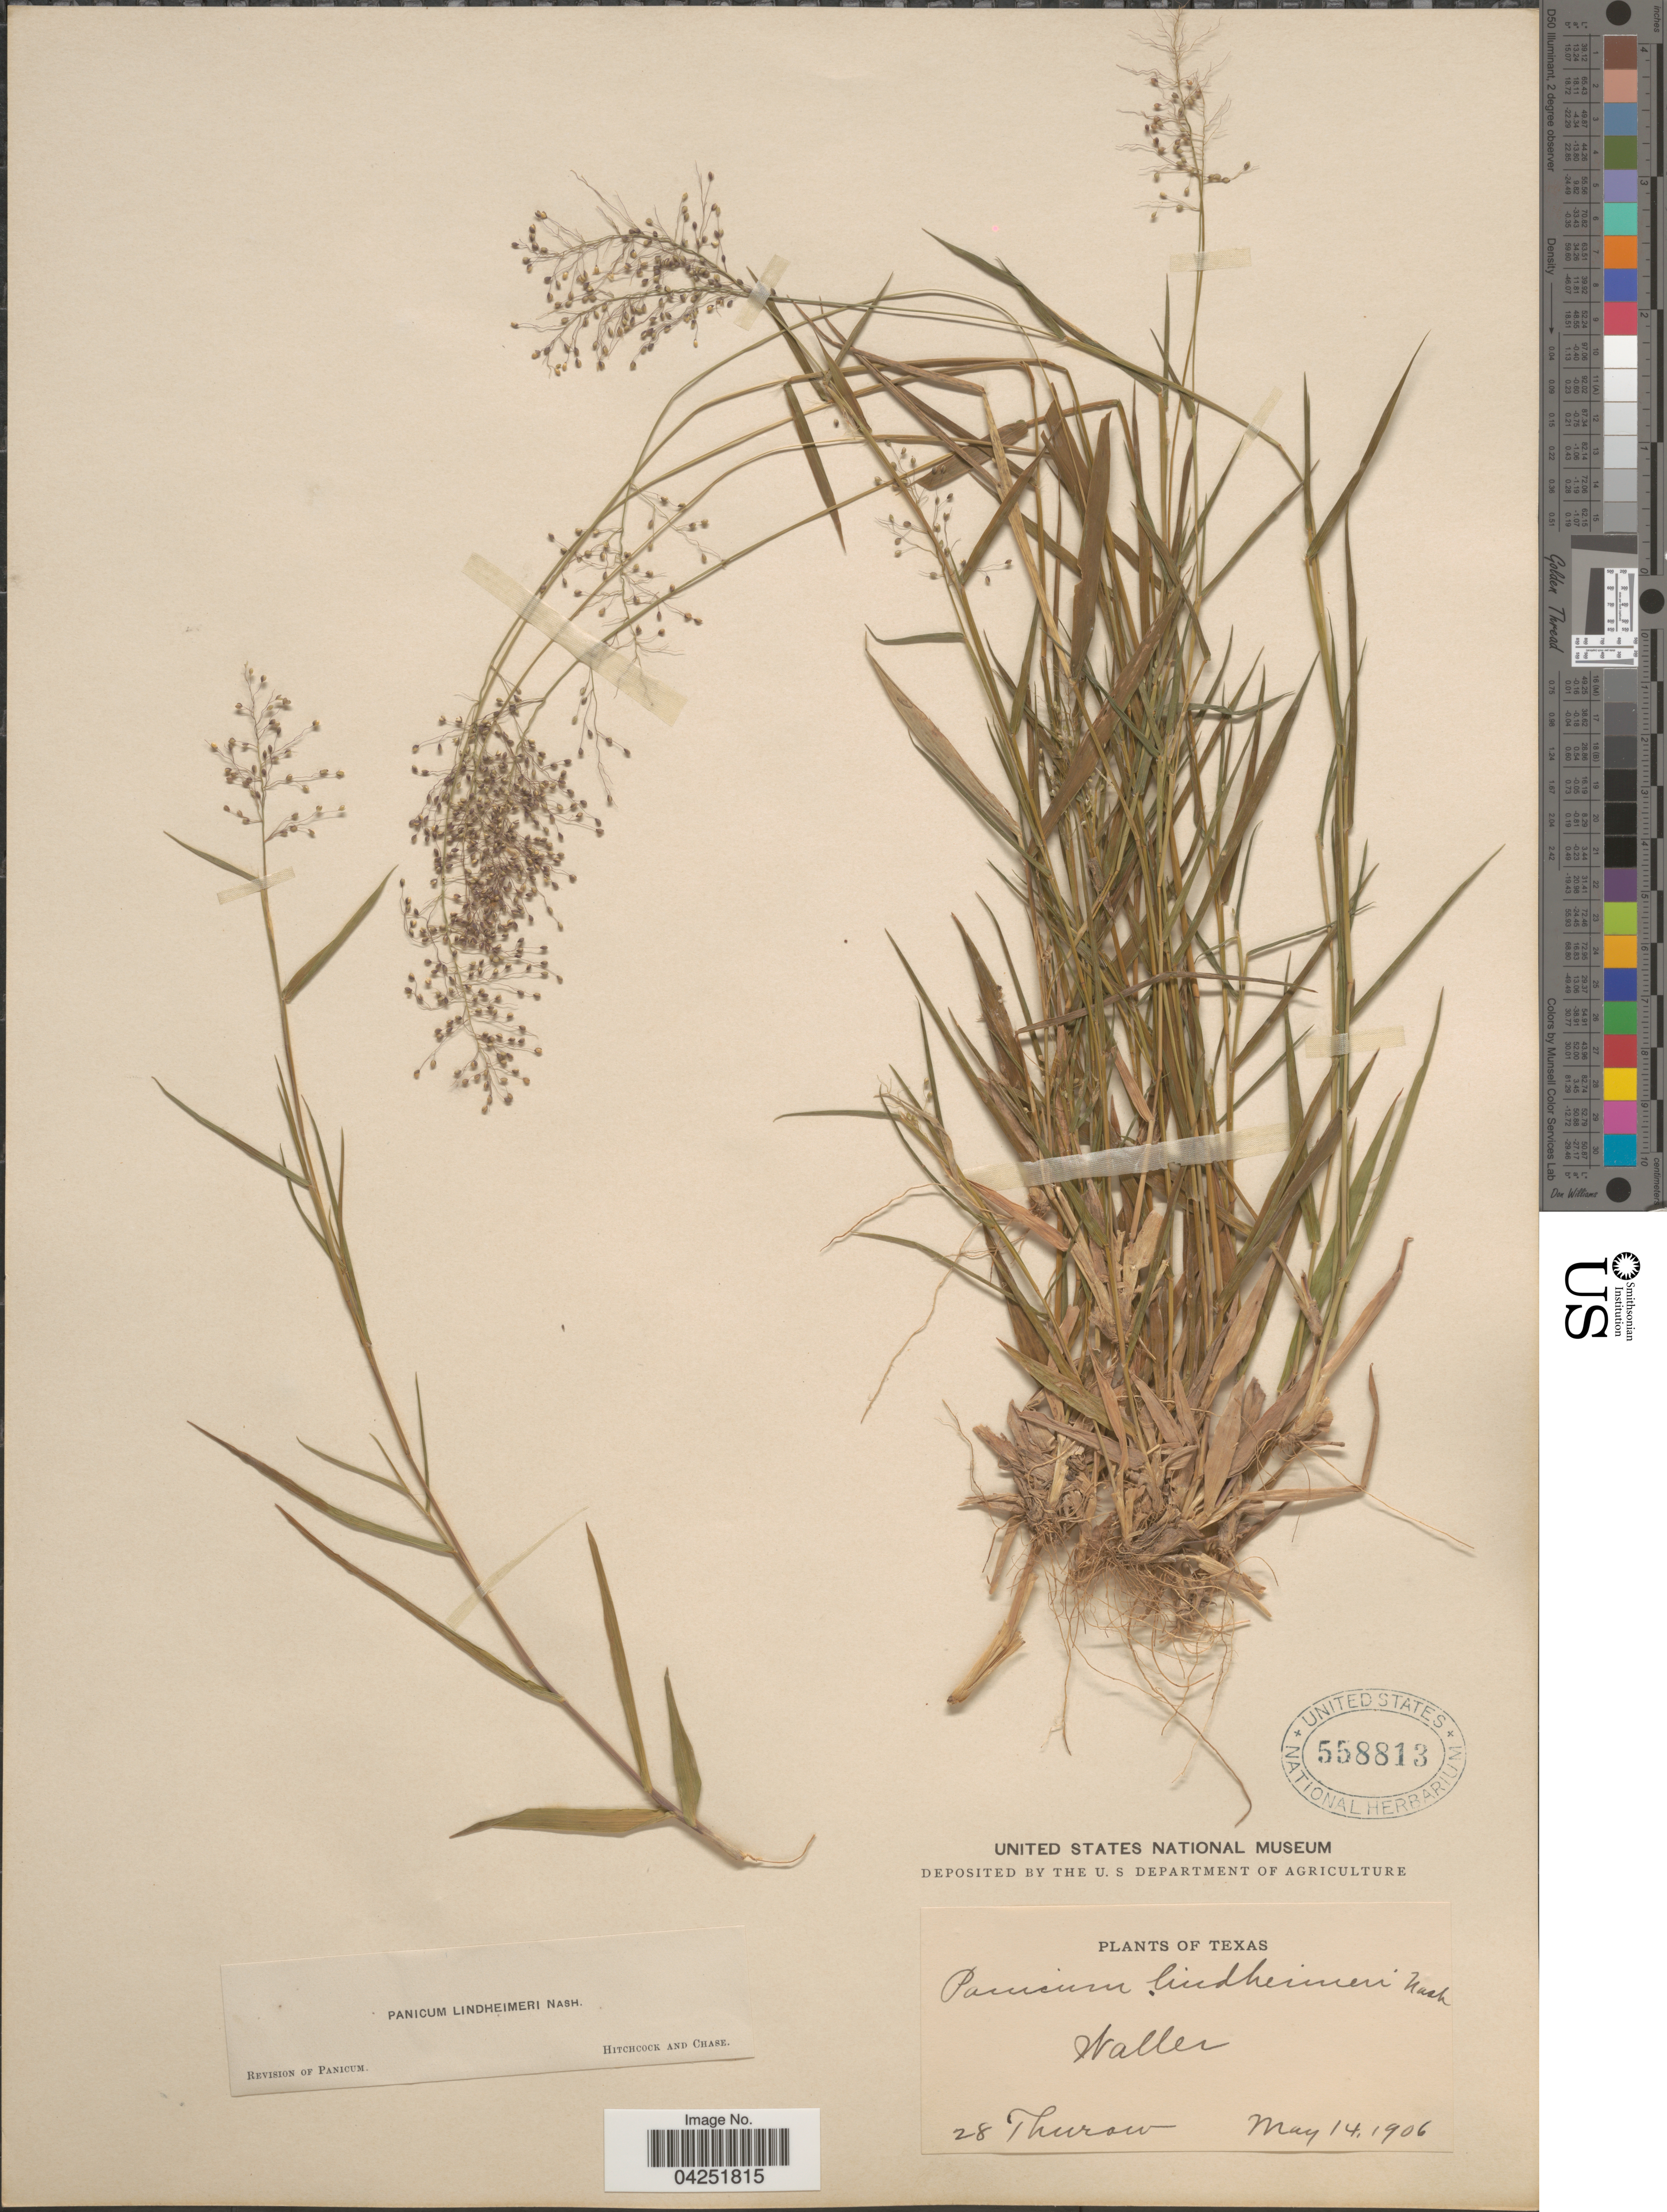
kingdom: Plantae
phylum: Tracheophyta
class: Liliopsida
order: Poales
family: Poaceae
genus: Dichanthelium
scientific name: Dichanthelium acuminatum var. lindheimeri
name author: (Nash) Gould & C.A. Clark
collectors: Thurow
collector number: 28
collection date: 1906-05-14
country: United States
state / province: Texas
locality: Waller.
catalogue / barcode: US 558813